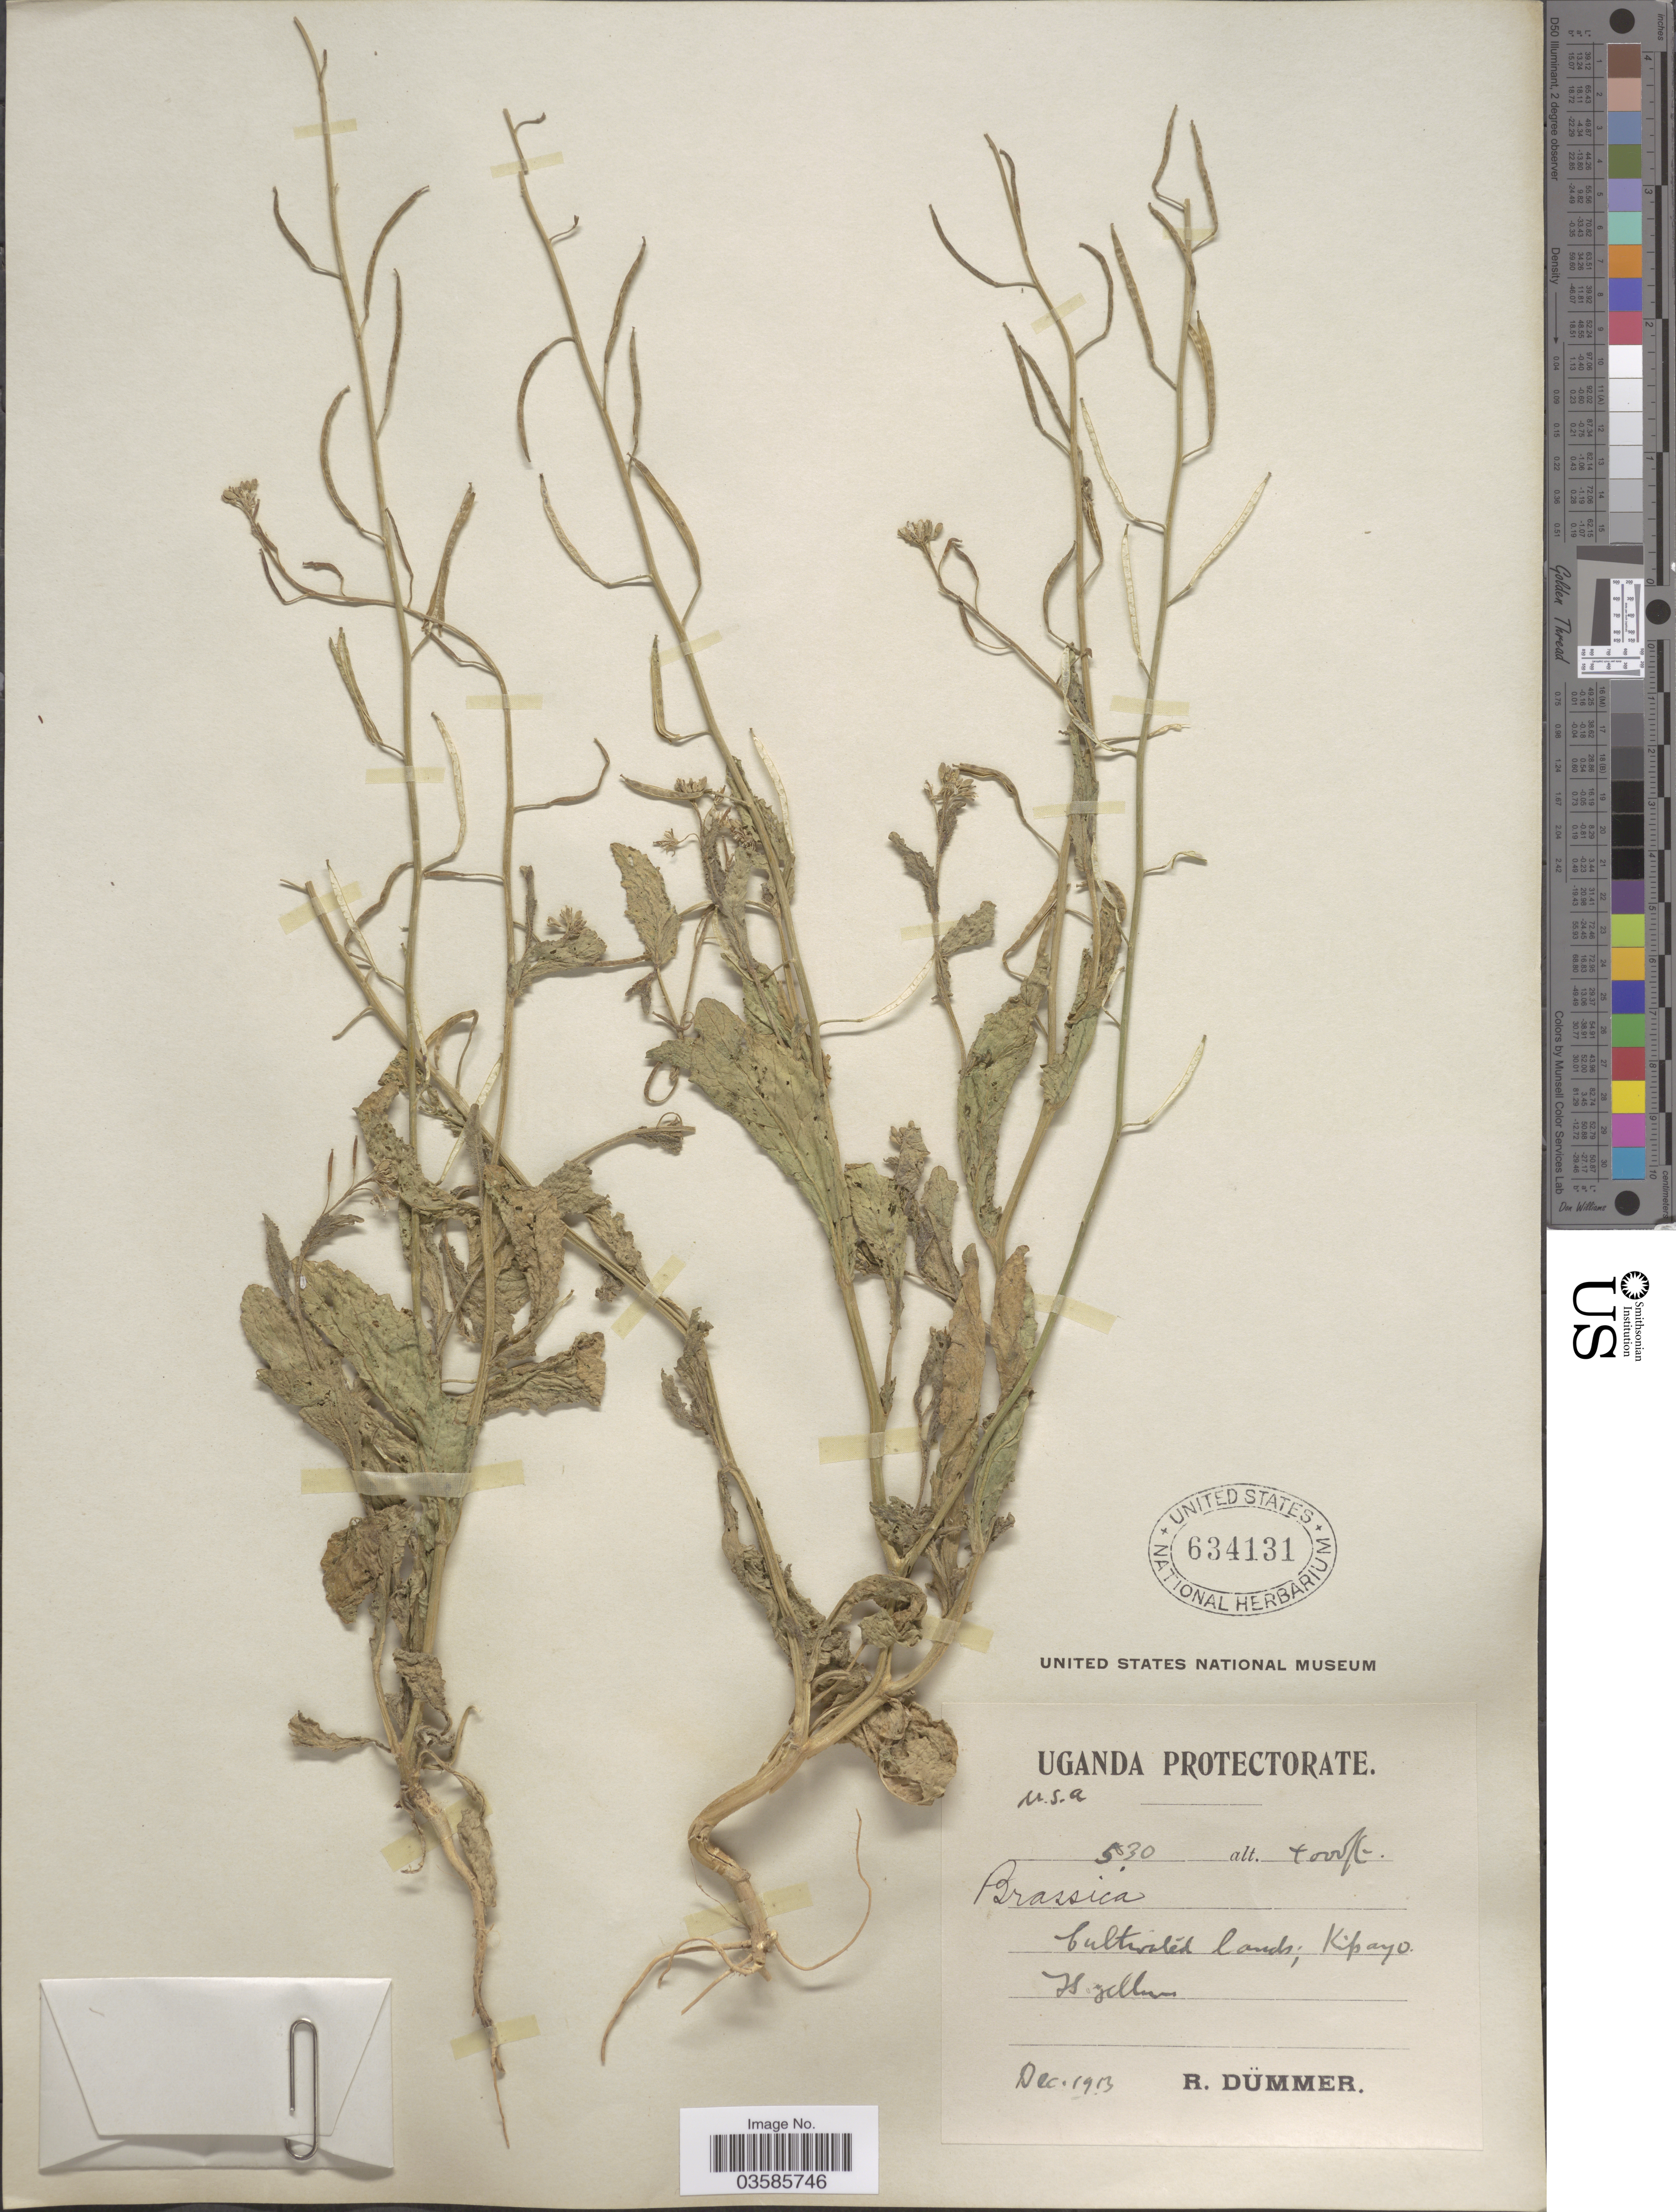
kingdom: Plantae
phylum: Tracheophyta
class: Magnoliopsida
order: Brassicales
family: Brassicaceae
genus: Brassica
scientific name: Brassica sp.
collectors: R. A. Dümmer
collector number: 530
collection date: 1913-12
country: Uganda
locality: Uganda Protectorate; Cultivated lands; Kipayo.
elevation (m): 1219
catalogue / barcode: US 634131